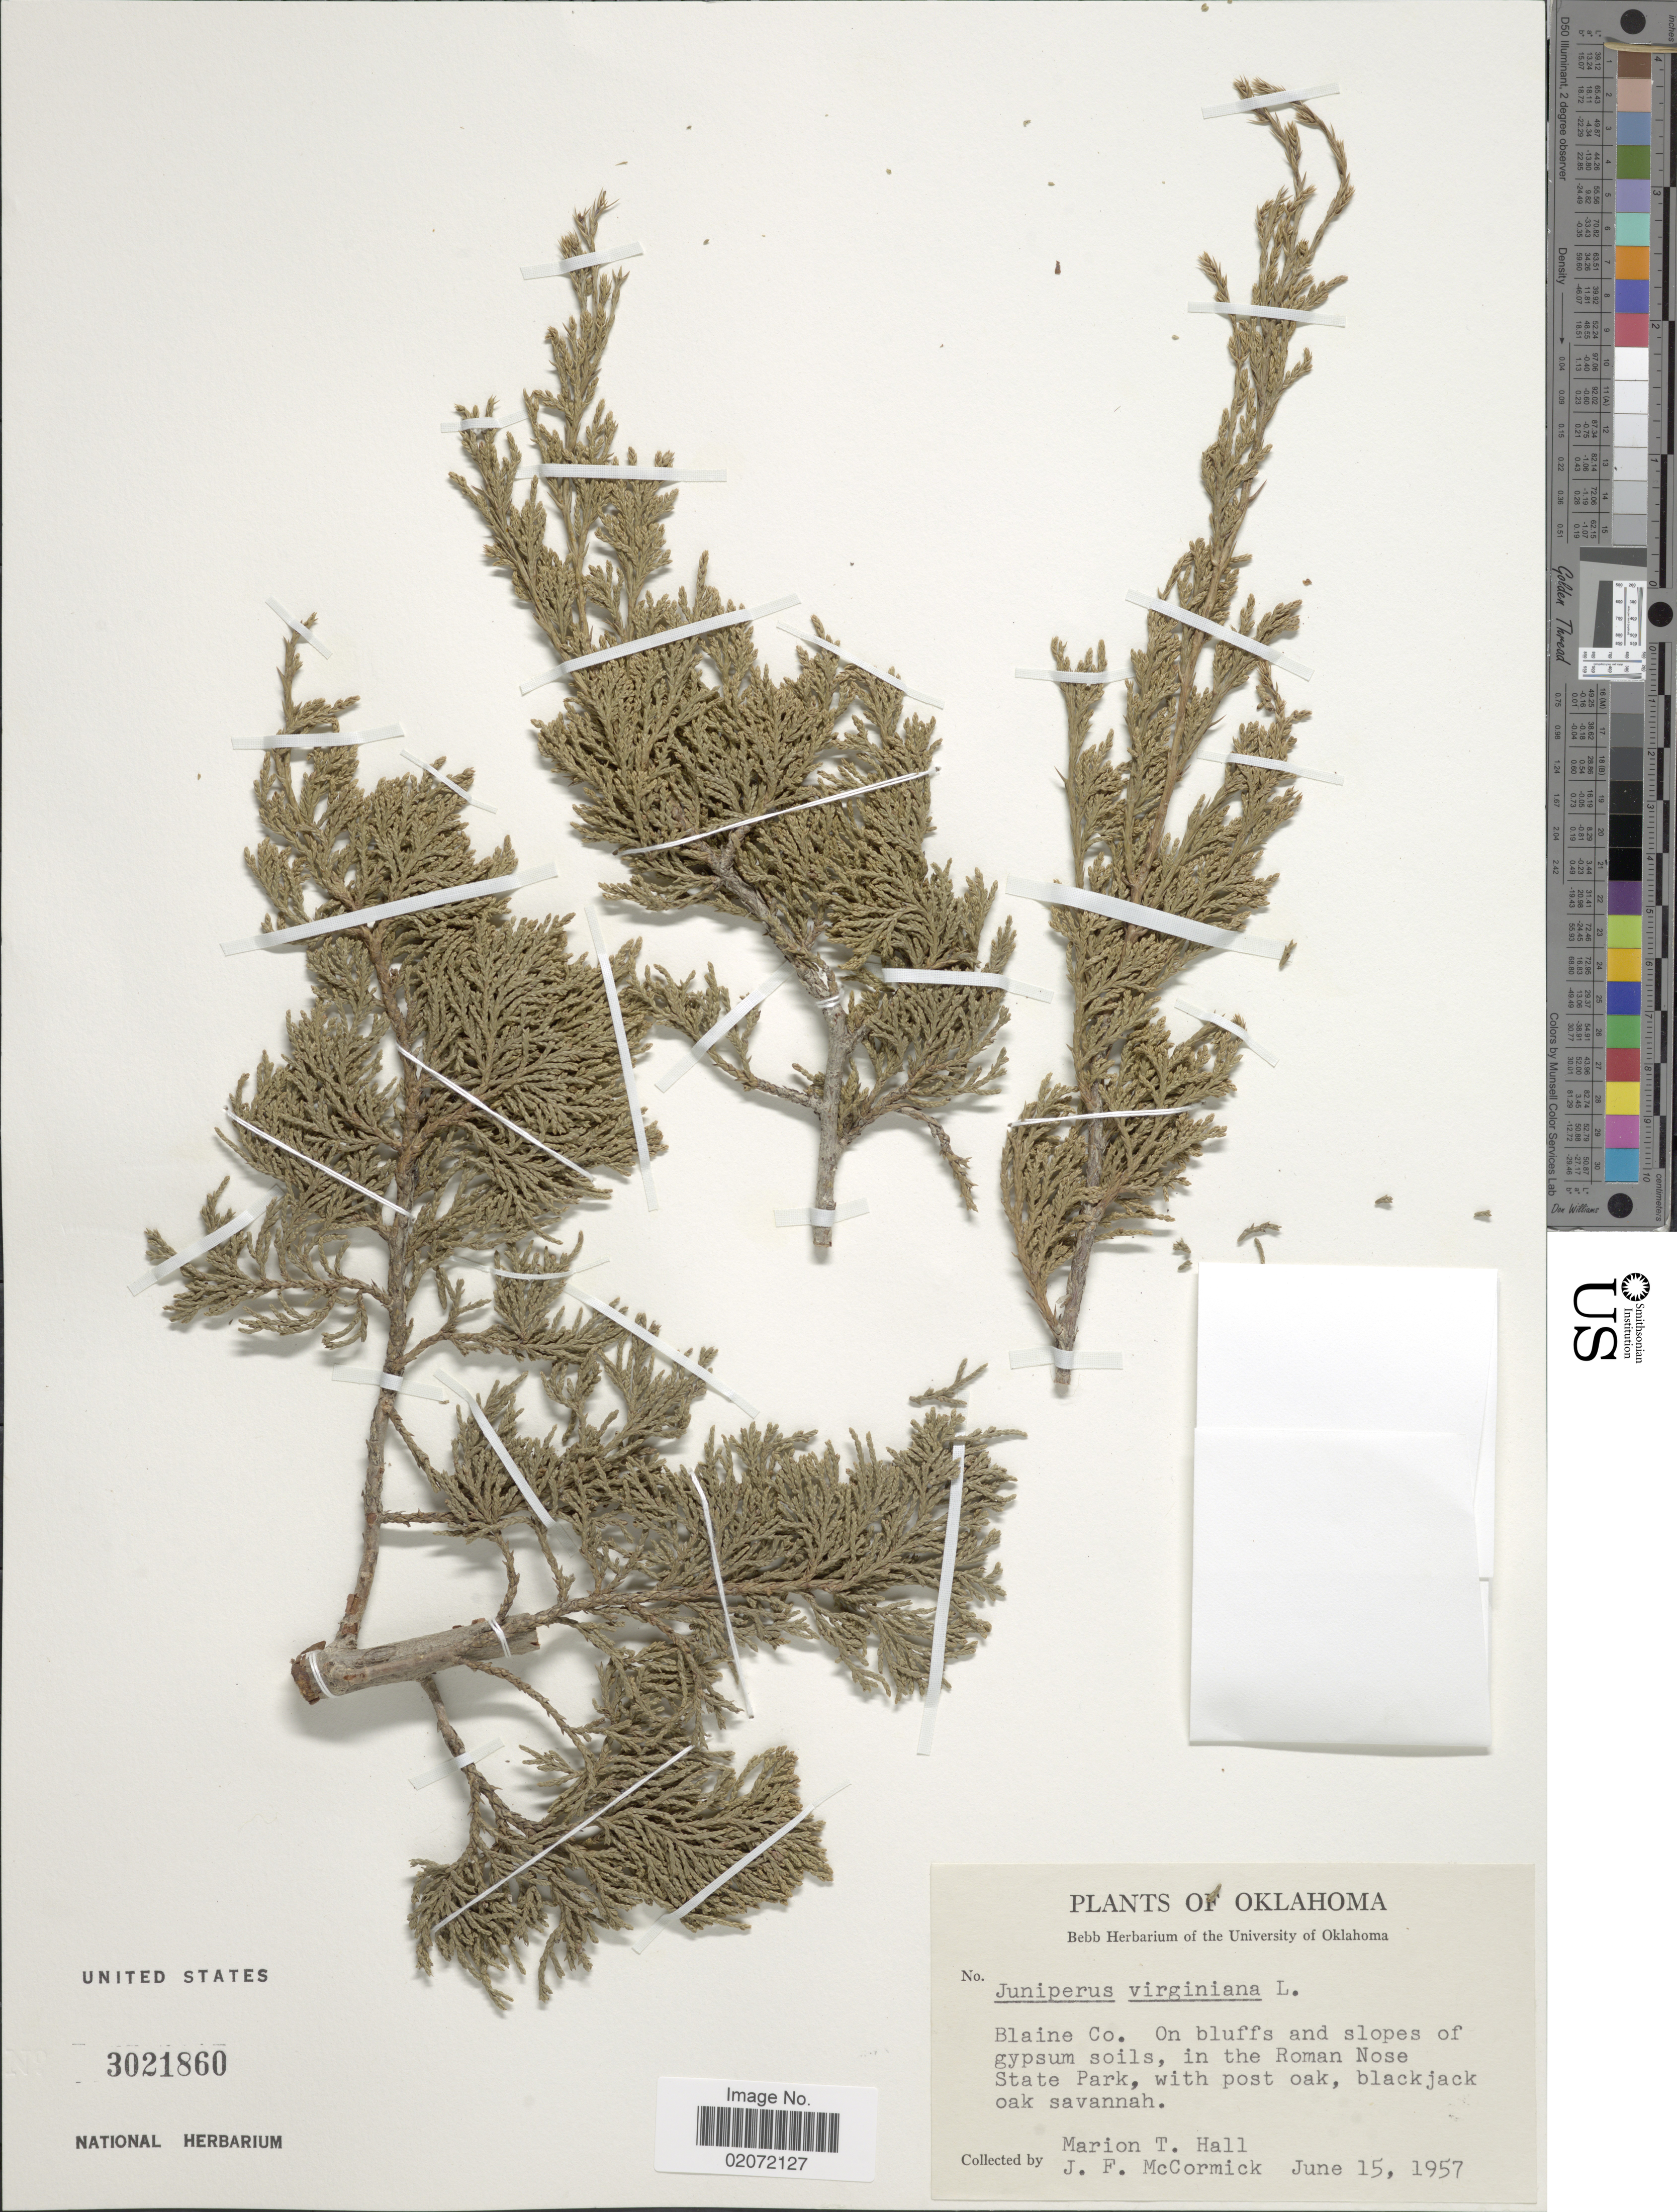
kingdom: Plantae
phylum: Tracheophyta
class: Pinopsida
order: Pinales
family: Cupressaceae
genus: Juniperus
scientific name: Juniperus virginiana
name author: L.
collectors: M. T. Hall & J. McCormick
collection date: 1957-06-16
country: United States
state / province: Oklahoma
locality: Oklahoma. Blaine Co. On bluffs and slopes, in the Roman Nose State of Park, with post oak, blackjack oak savannah.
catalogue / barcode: US 3021860